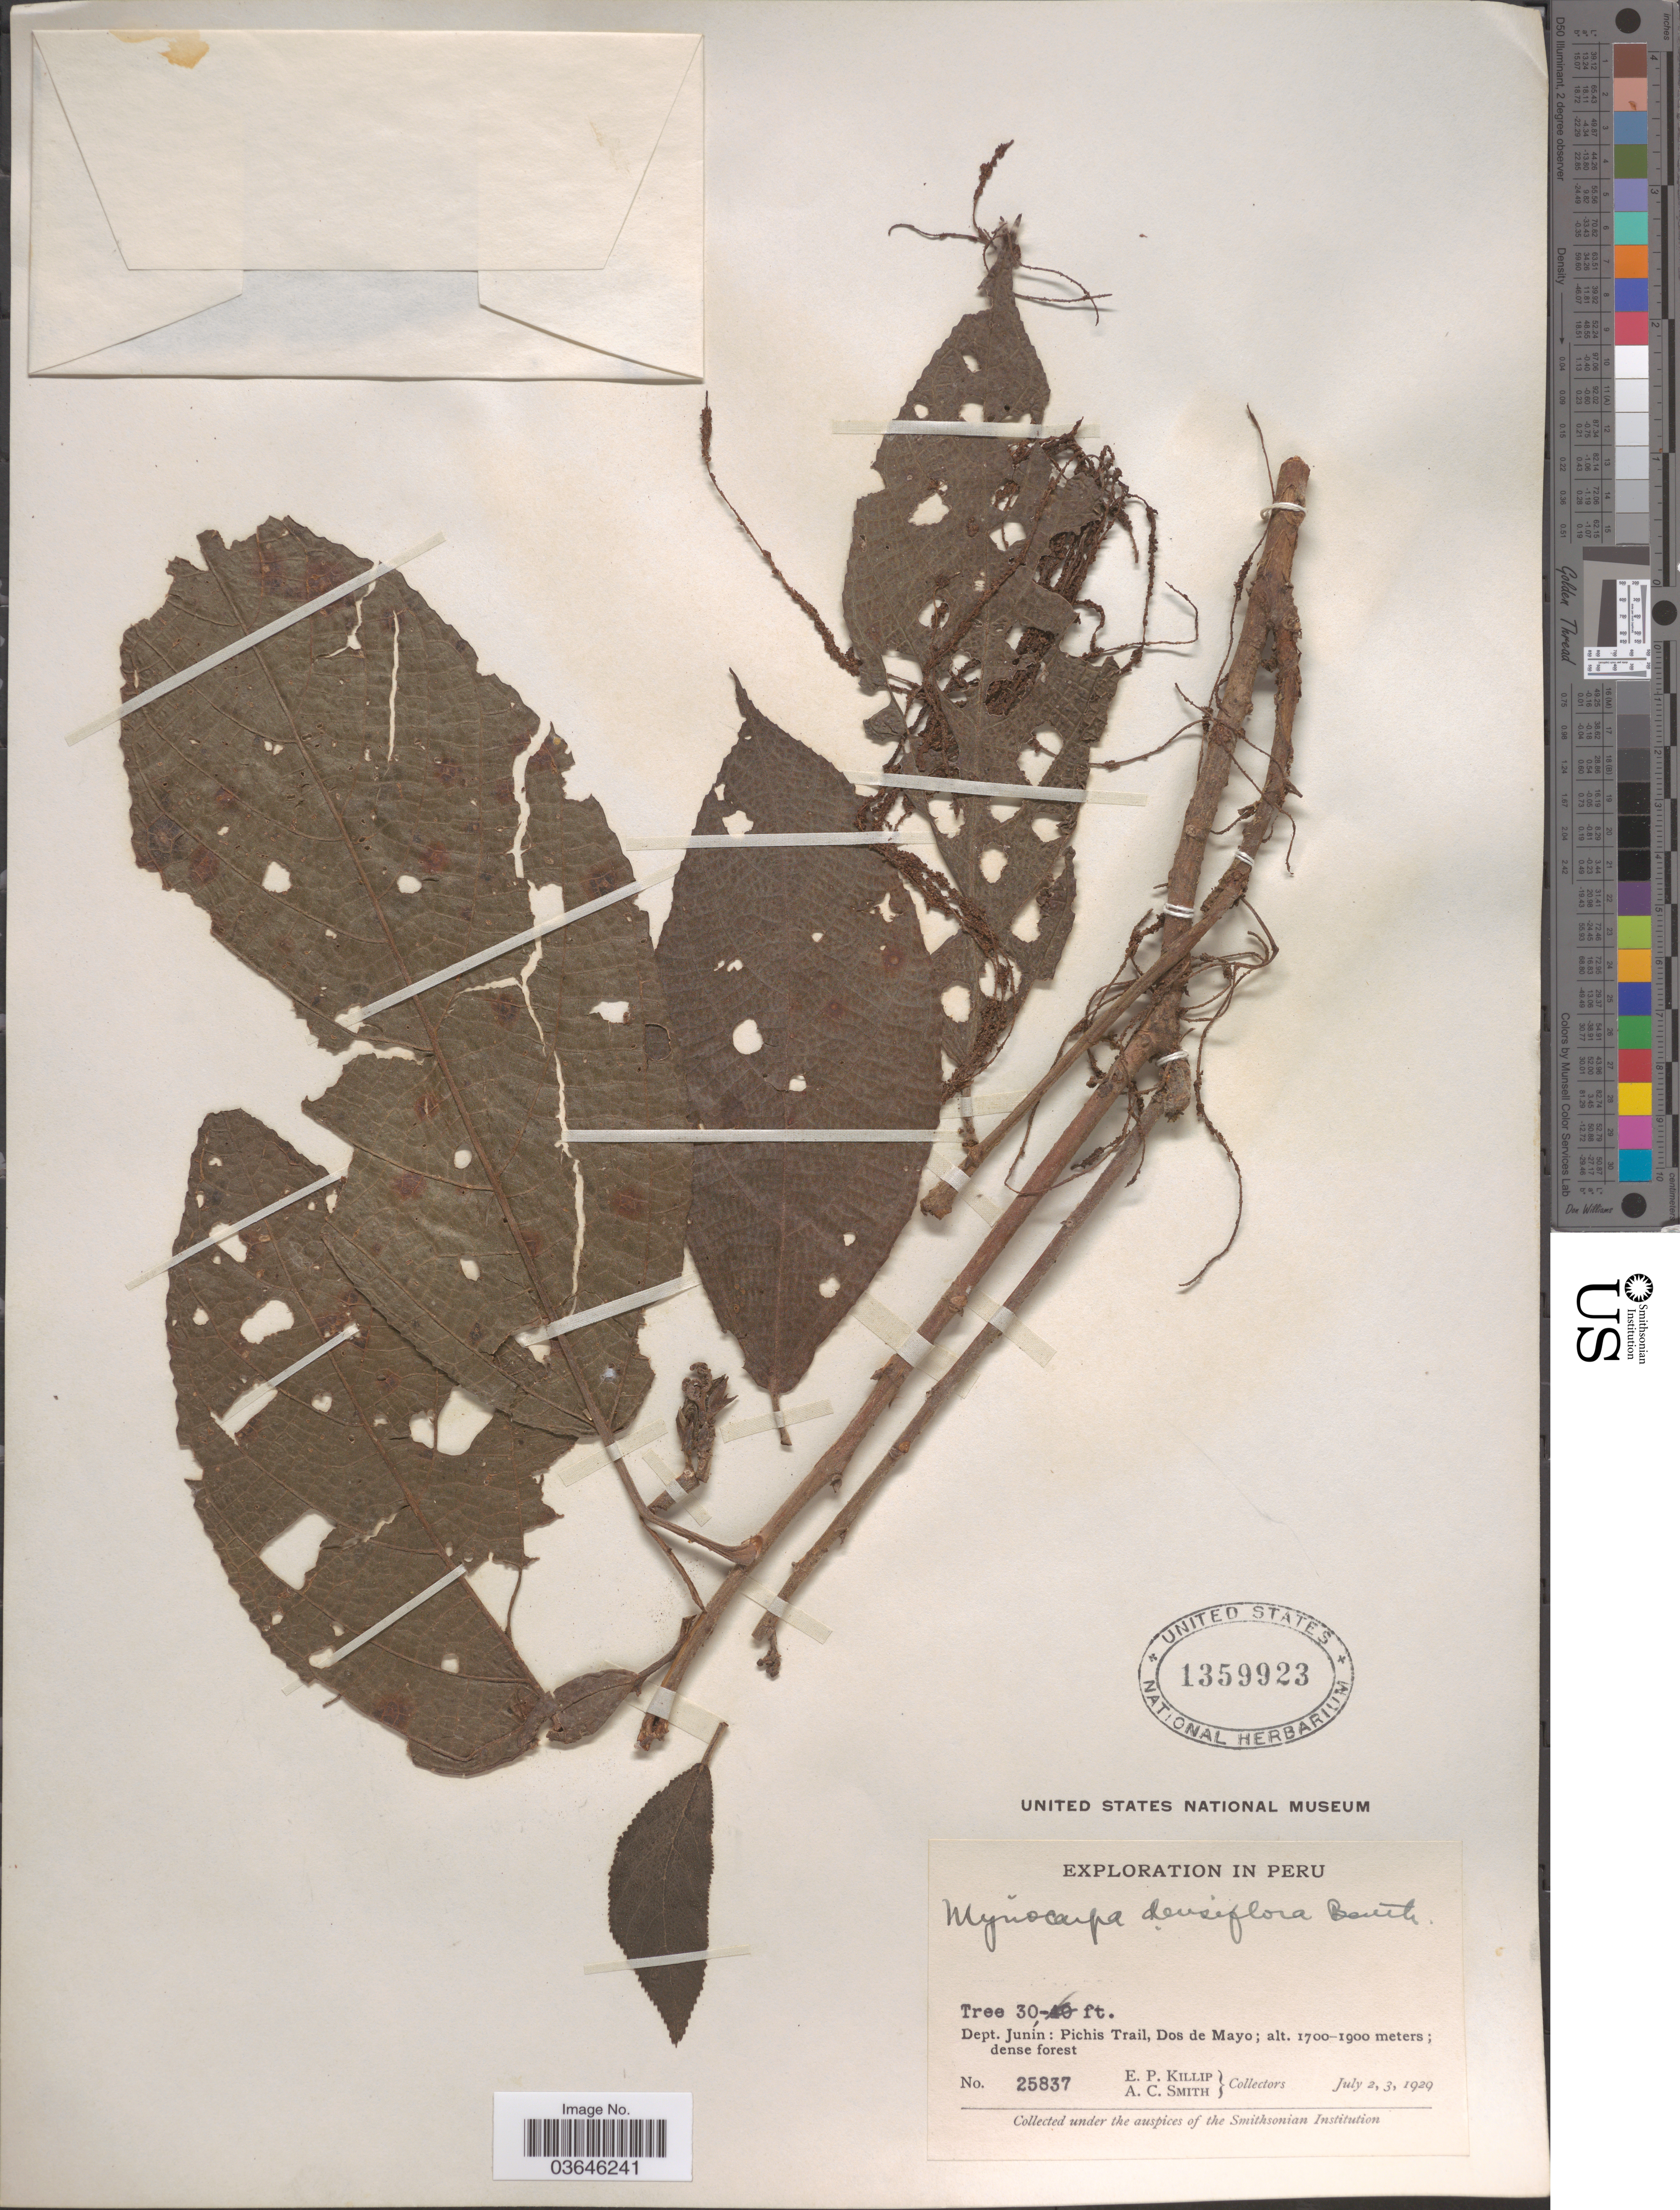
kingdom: Plantae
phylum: Tracheophyta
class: Magnoliopsida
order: Rosales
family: Urticaceae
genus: Myriocarpa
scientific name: Myriocarpa stipitata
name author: Benth.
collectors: E. P. Killip & A. C. Smith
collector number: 25837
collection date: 1929-07-02/1929-07-03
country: Peru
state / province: Junín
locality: Dept. Junín: Pichis Trail, Dos de mayo.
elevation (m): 1700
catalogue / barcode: US 1359923